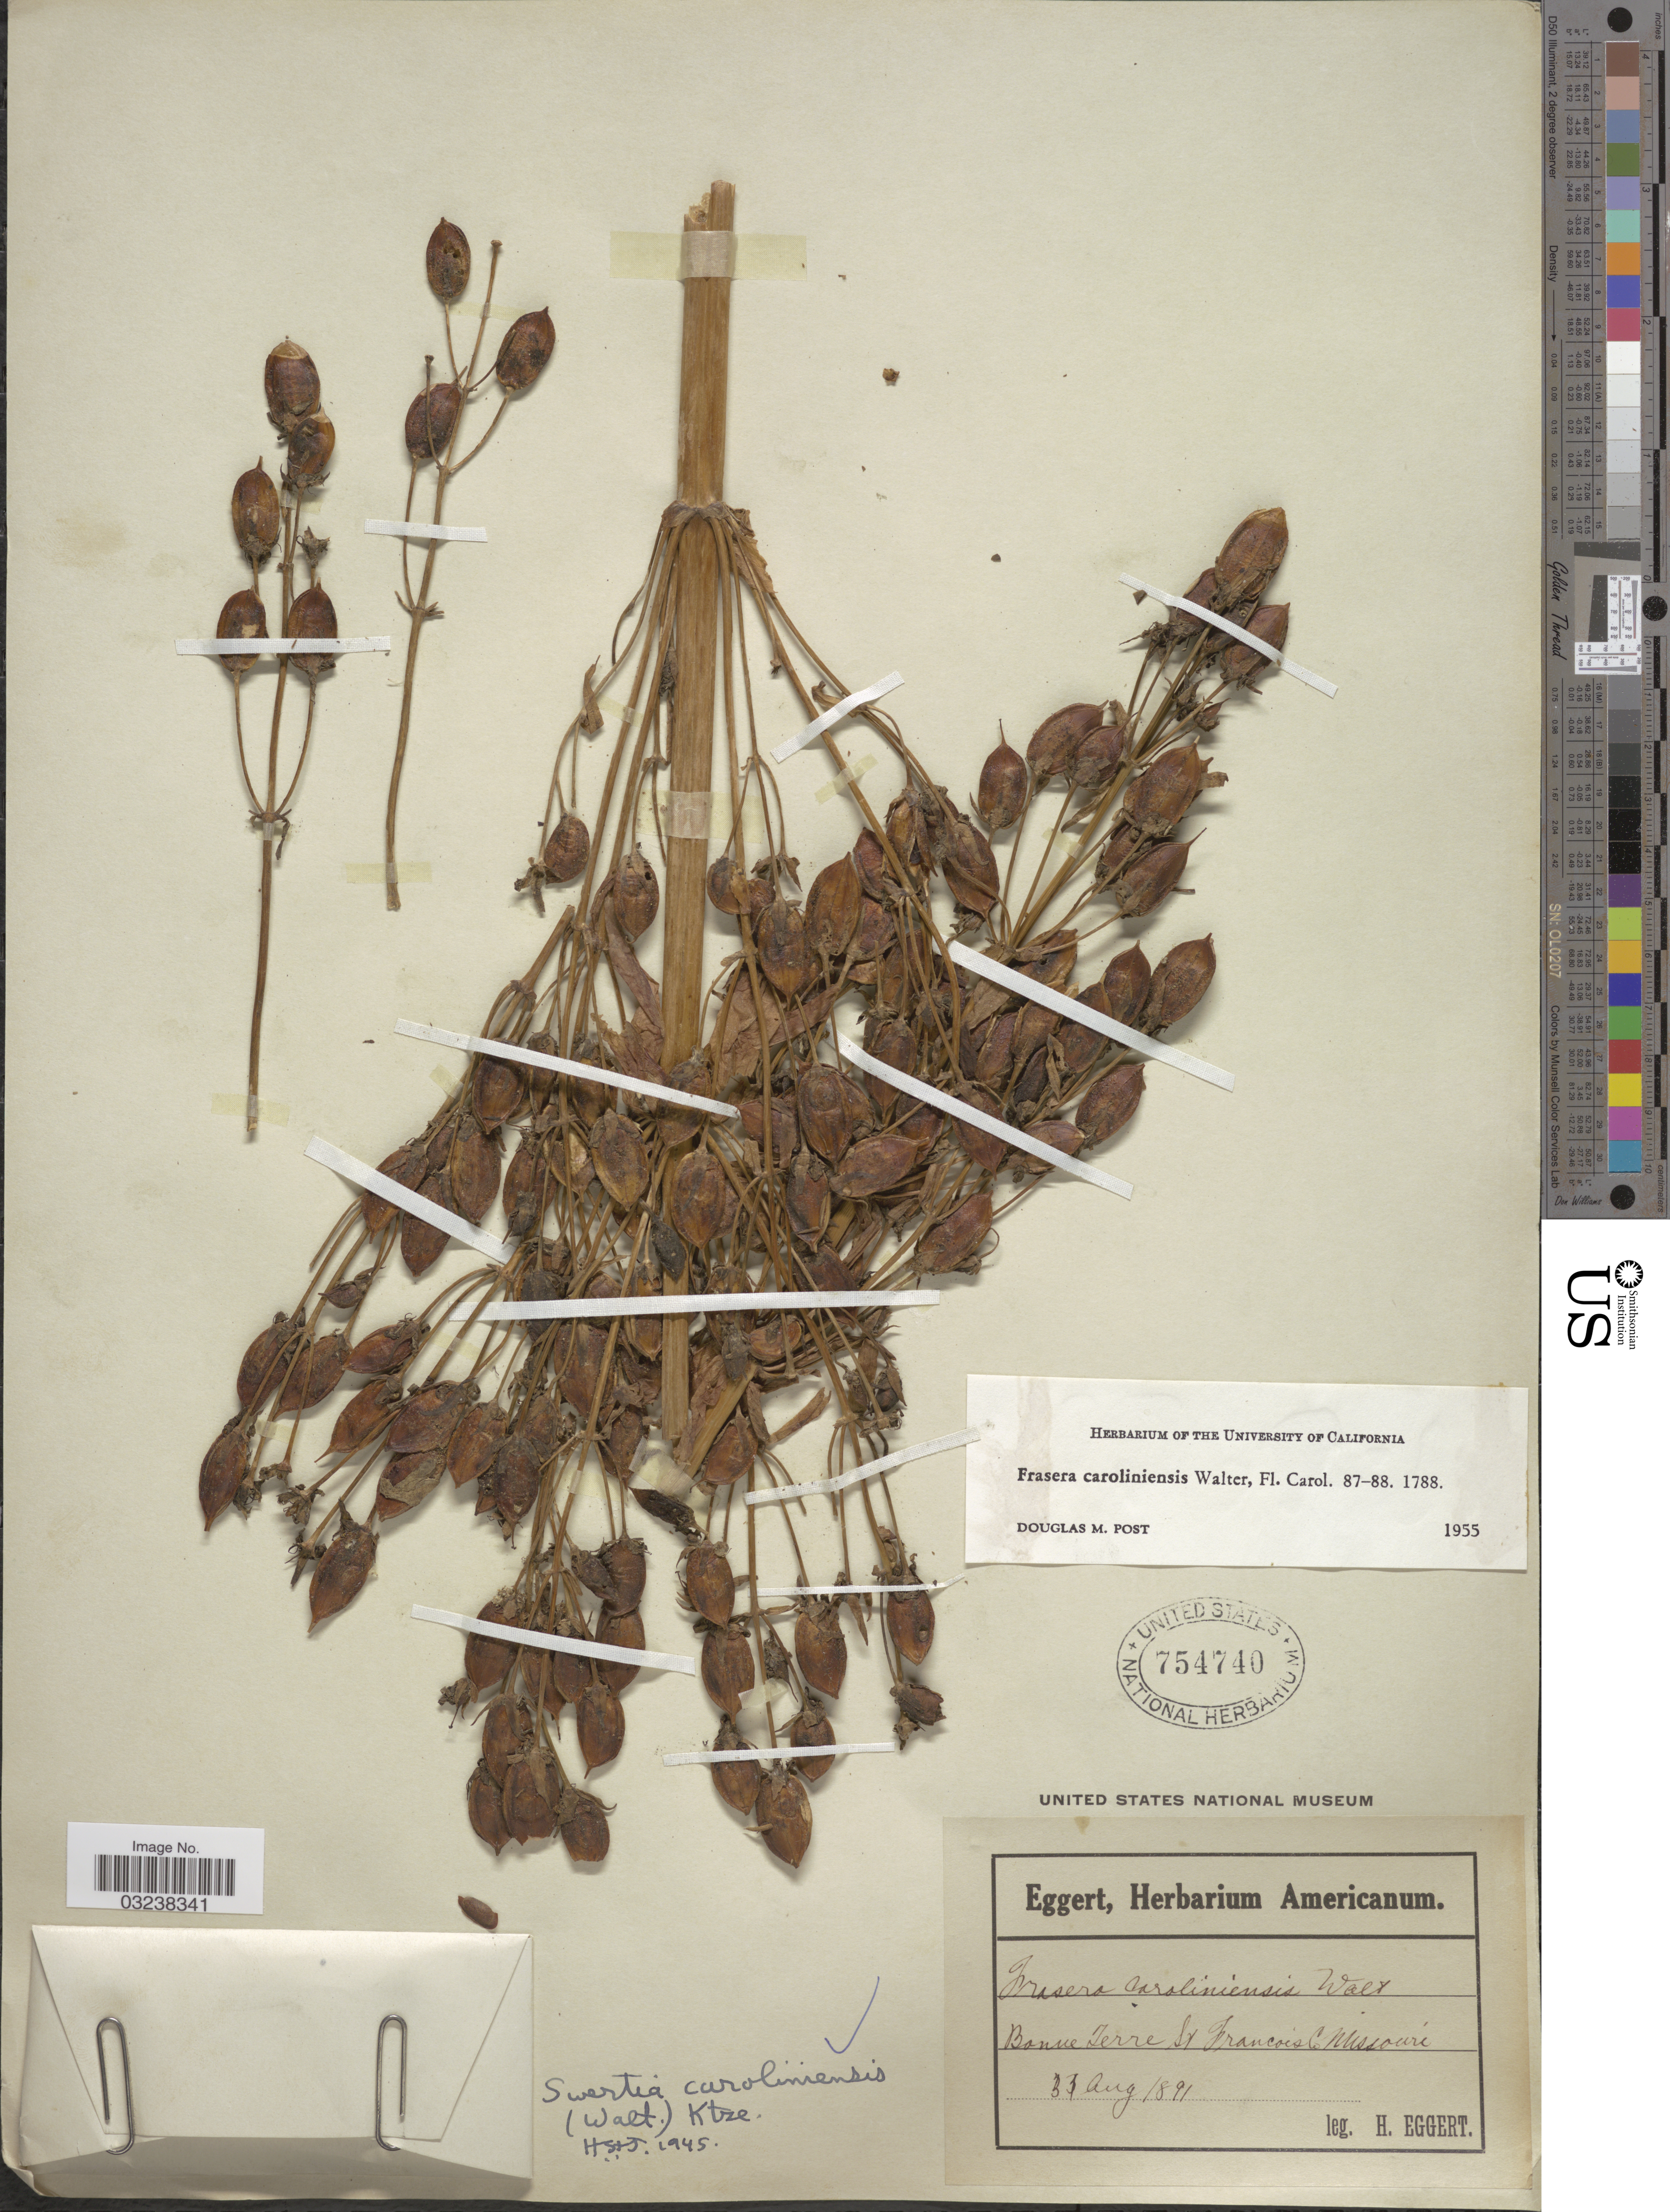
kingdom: Plantae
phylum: Tracheophyta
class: Magnoliopsida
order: Gentianales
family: Gentianaceae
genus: Swertia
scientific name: Swertia caroliniensis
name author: (Walter) Kuntze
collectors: H. Eggert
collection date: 1891-08-31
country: United States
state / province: Missouri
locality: Bonne Terre St. Francois Co.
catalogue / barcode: US 754740